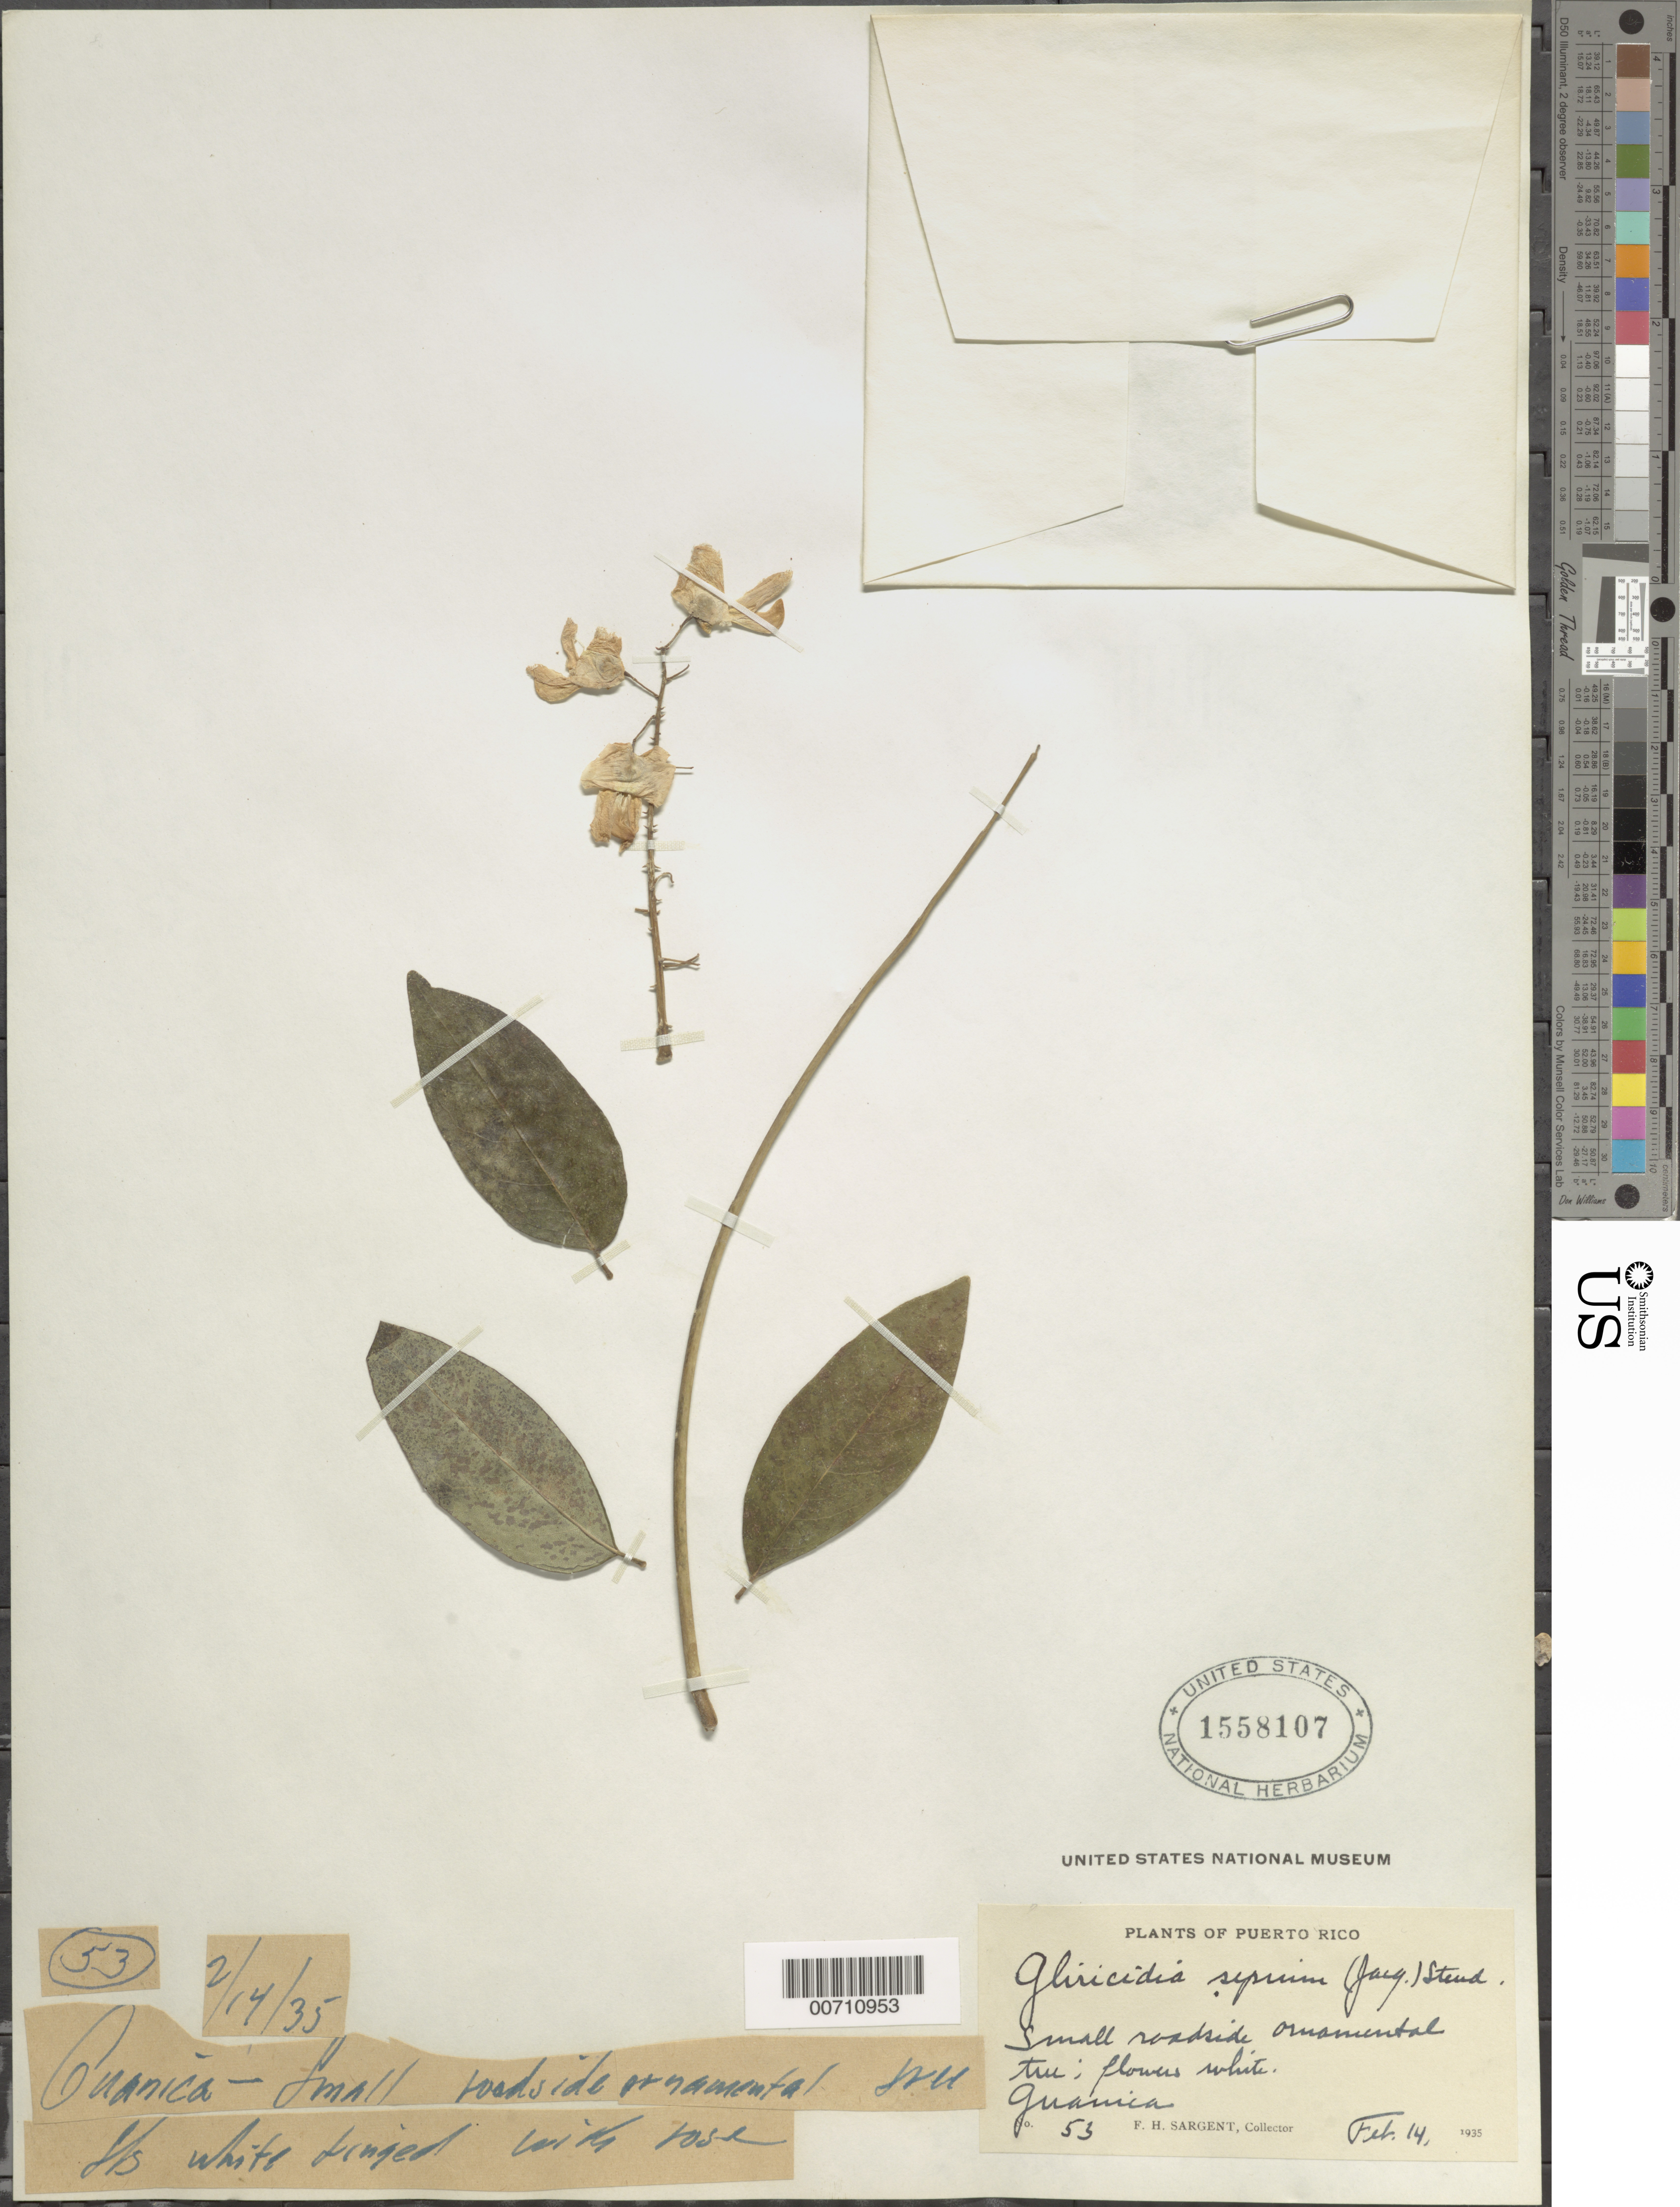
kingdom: Plantae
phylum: Tracheophyta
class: Magnoliopsida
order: Fabales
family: Fabaceae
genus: Gliricidia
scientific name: Gliricidia sepium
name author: (Jacq.) Kunth ex Walp.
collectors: F. H. Sargent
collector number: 53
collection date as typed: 14 Feb 1935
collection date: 1935-02-14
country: Puerto Rico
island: Greater Antilles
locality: Guanica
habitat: Roadside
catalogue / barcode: US 1558107